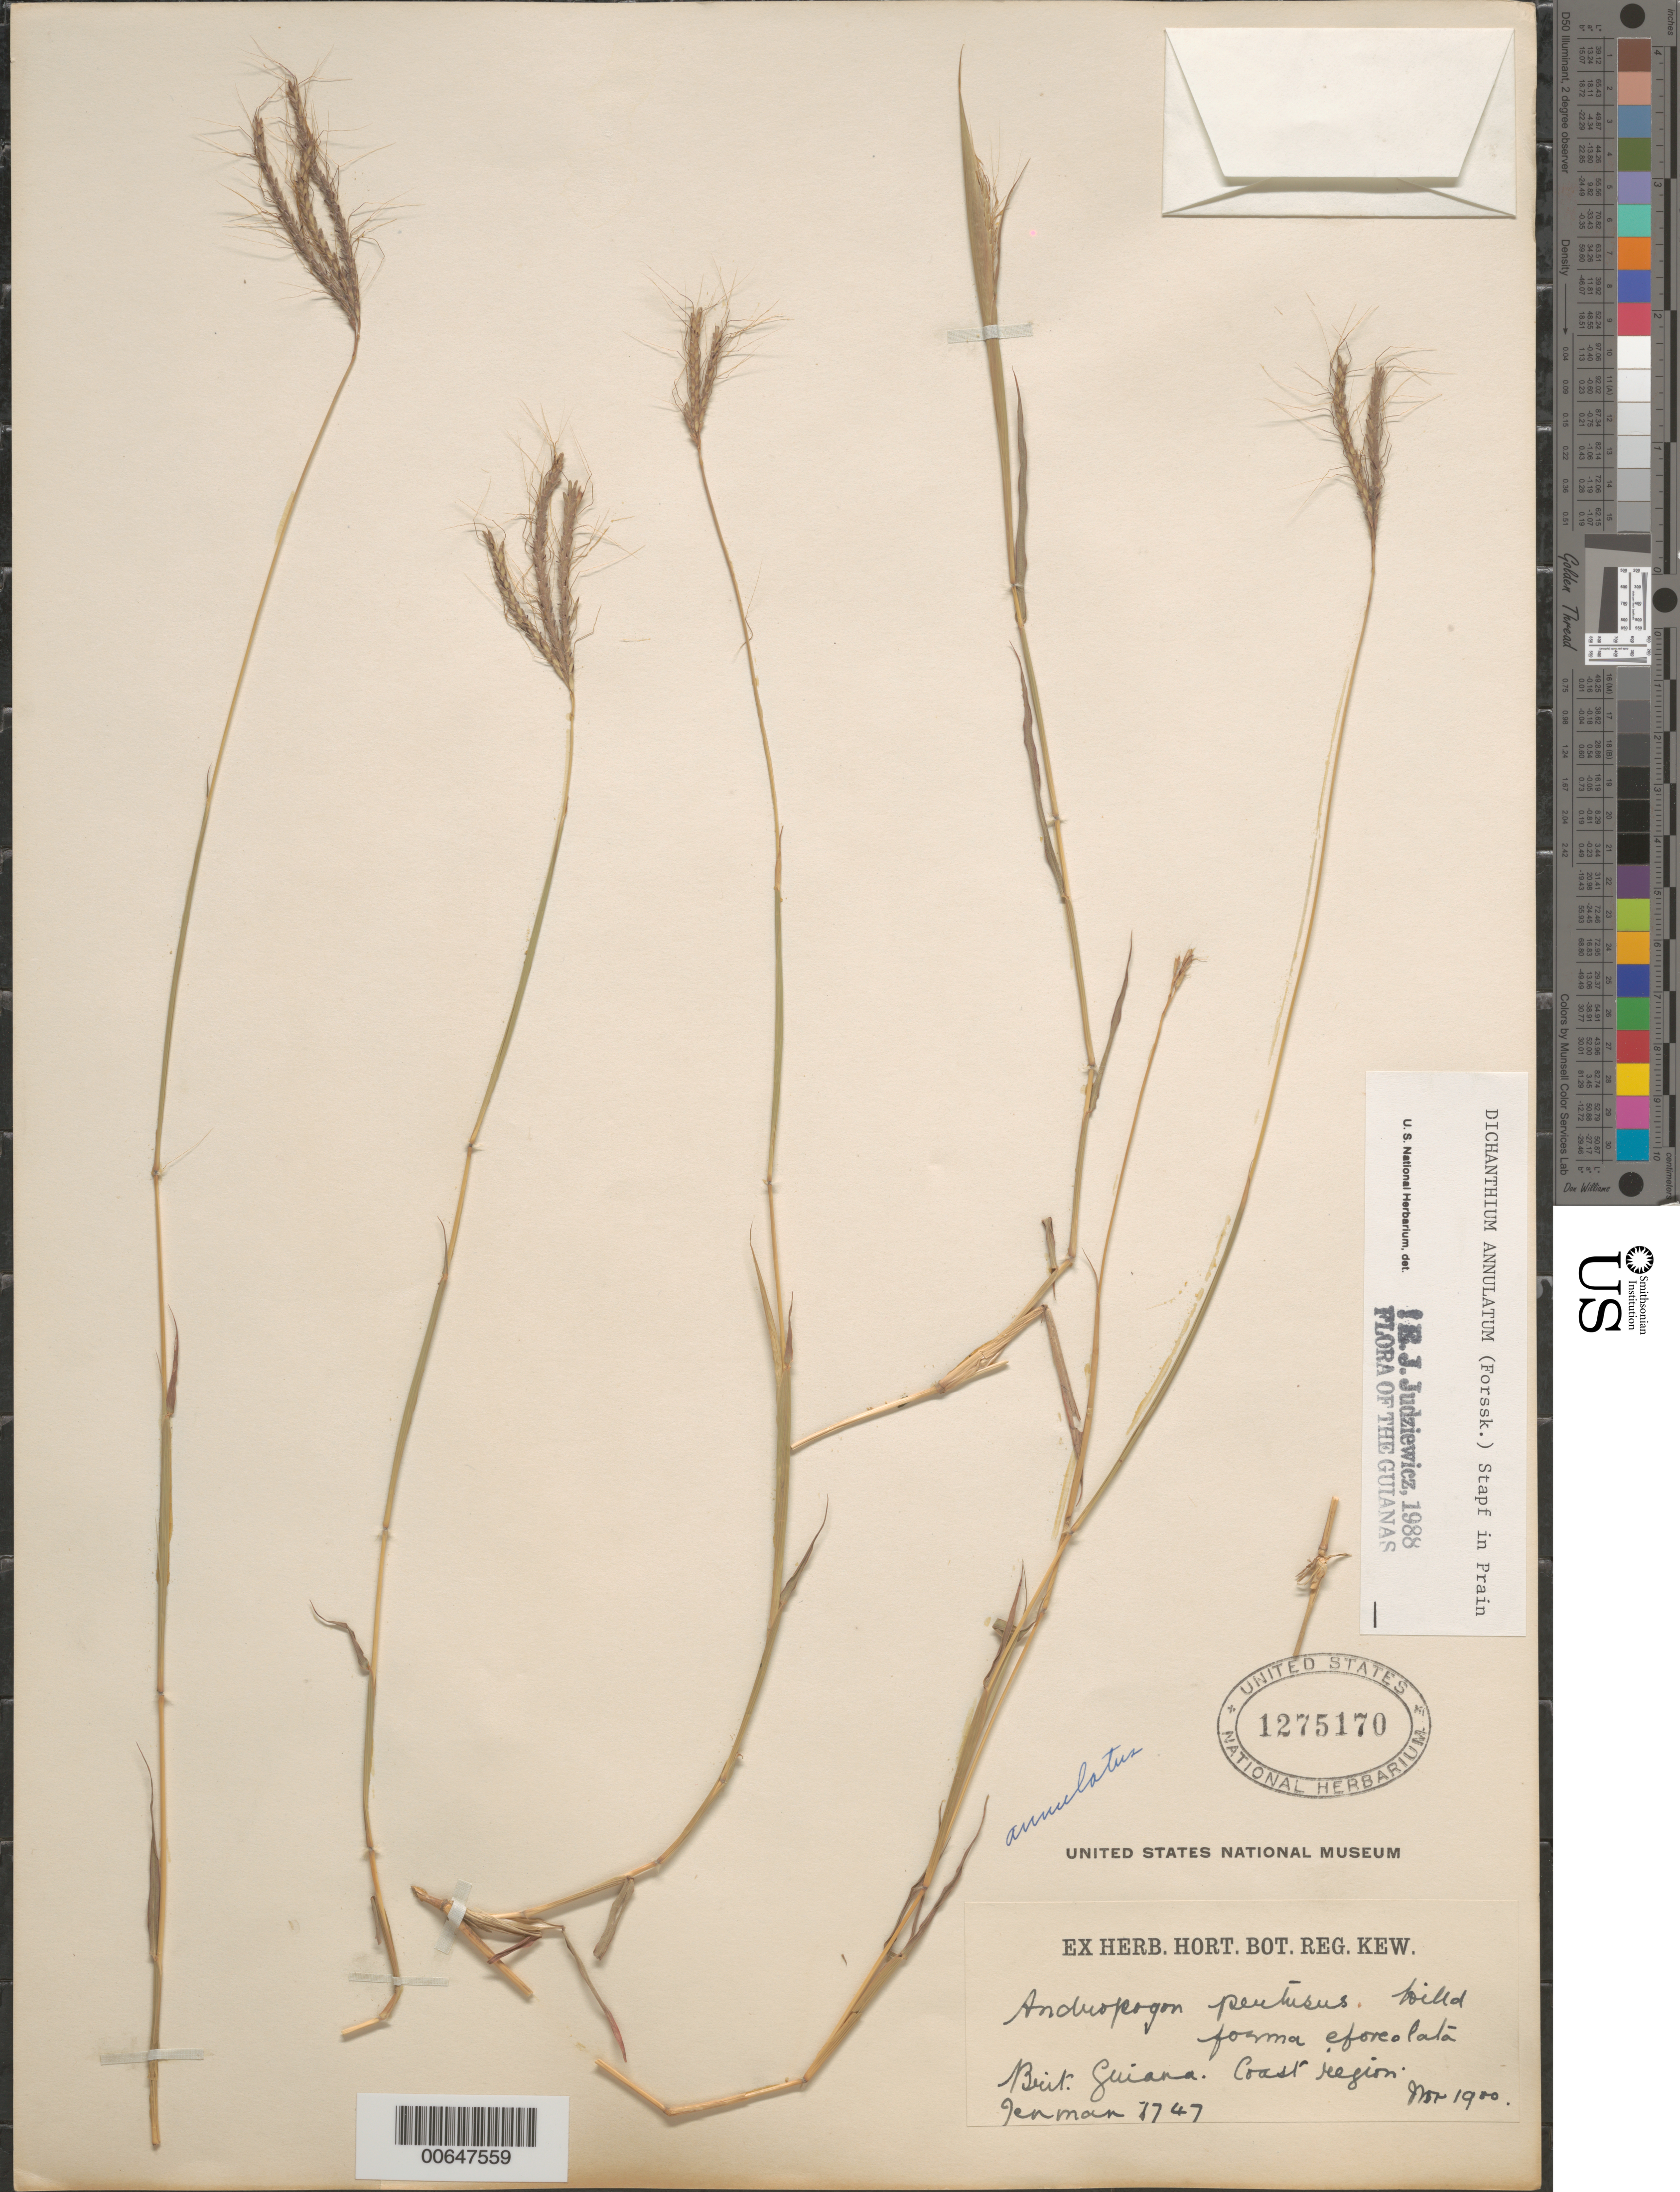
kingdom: Plantae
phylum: Tracheophyta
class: Liliopsida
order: Poales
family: Poaceae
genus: Dichanthium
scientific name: Dichanthium annulatum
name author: (Forssk.) Stapf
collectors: -. Jenman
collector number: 7747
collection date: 1900-11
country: Guyana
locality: Brit. Guiana. Coast region.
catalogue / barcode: US 1275170